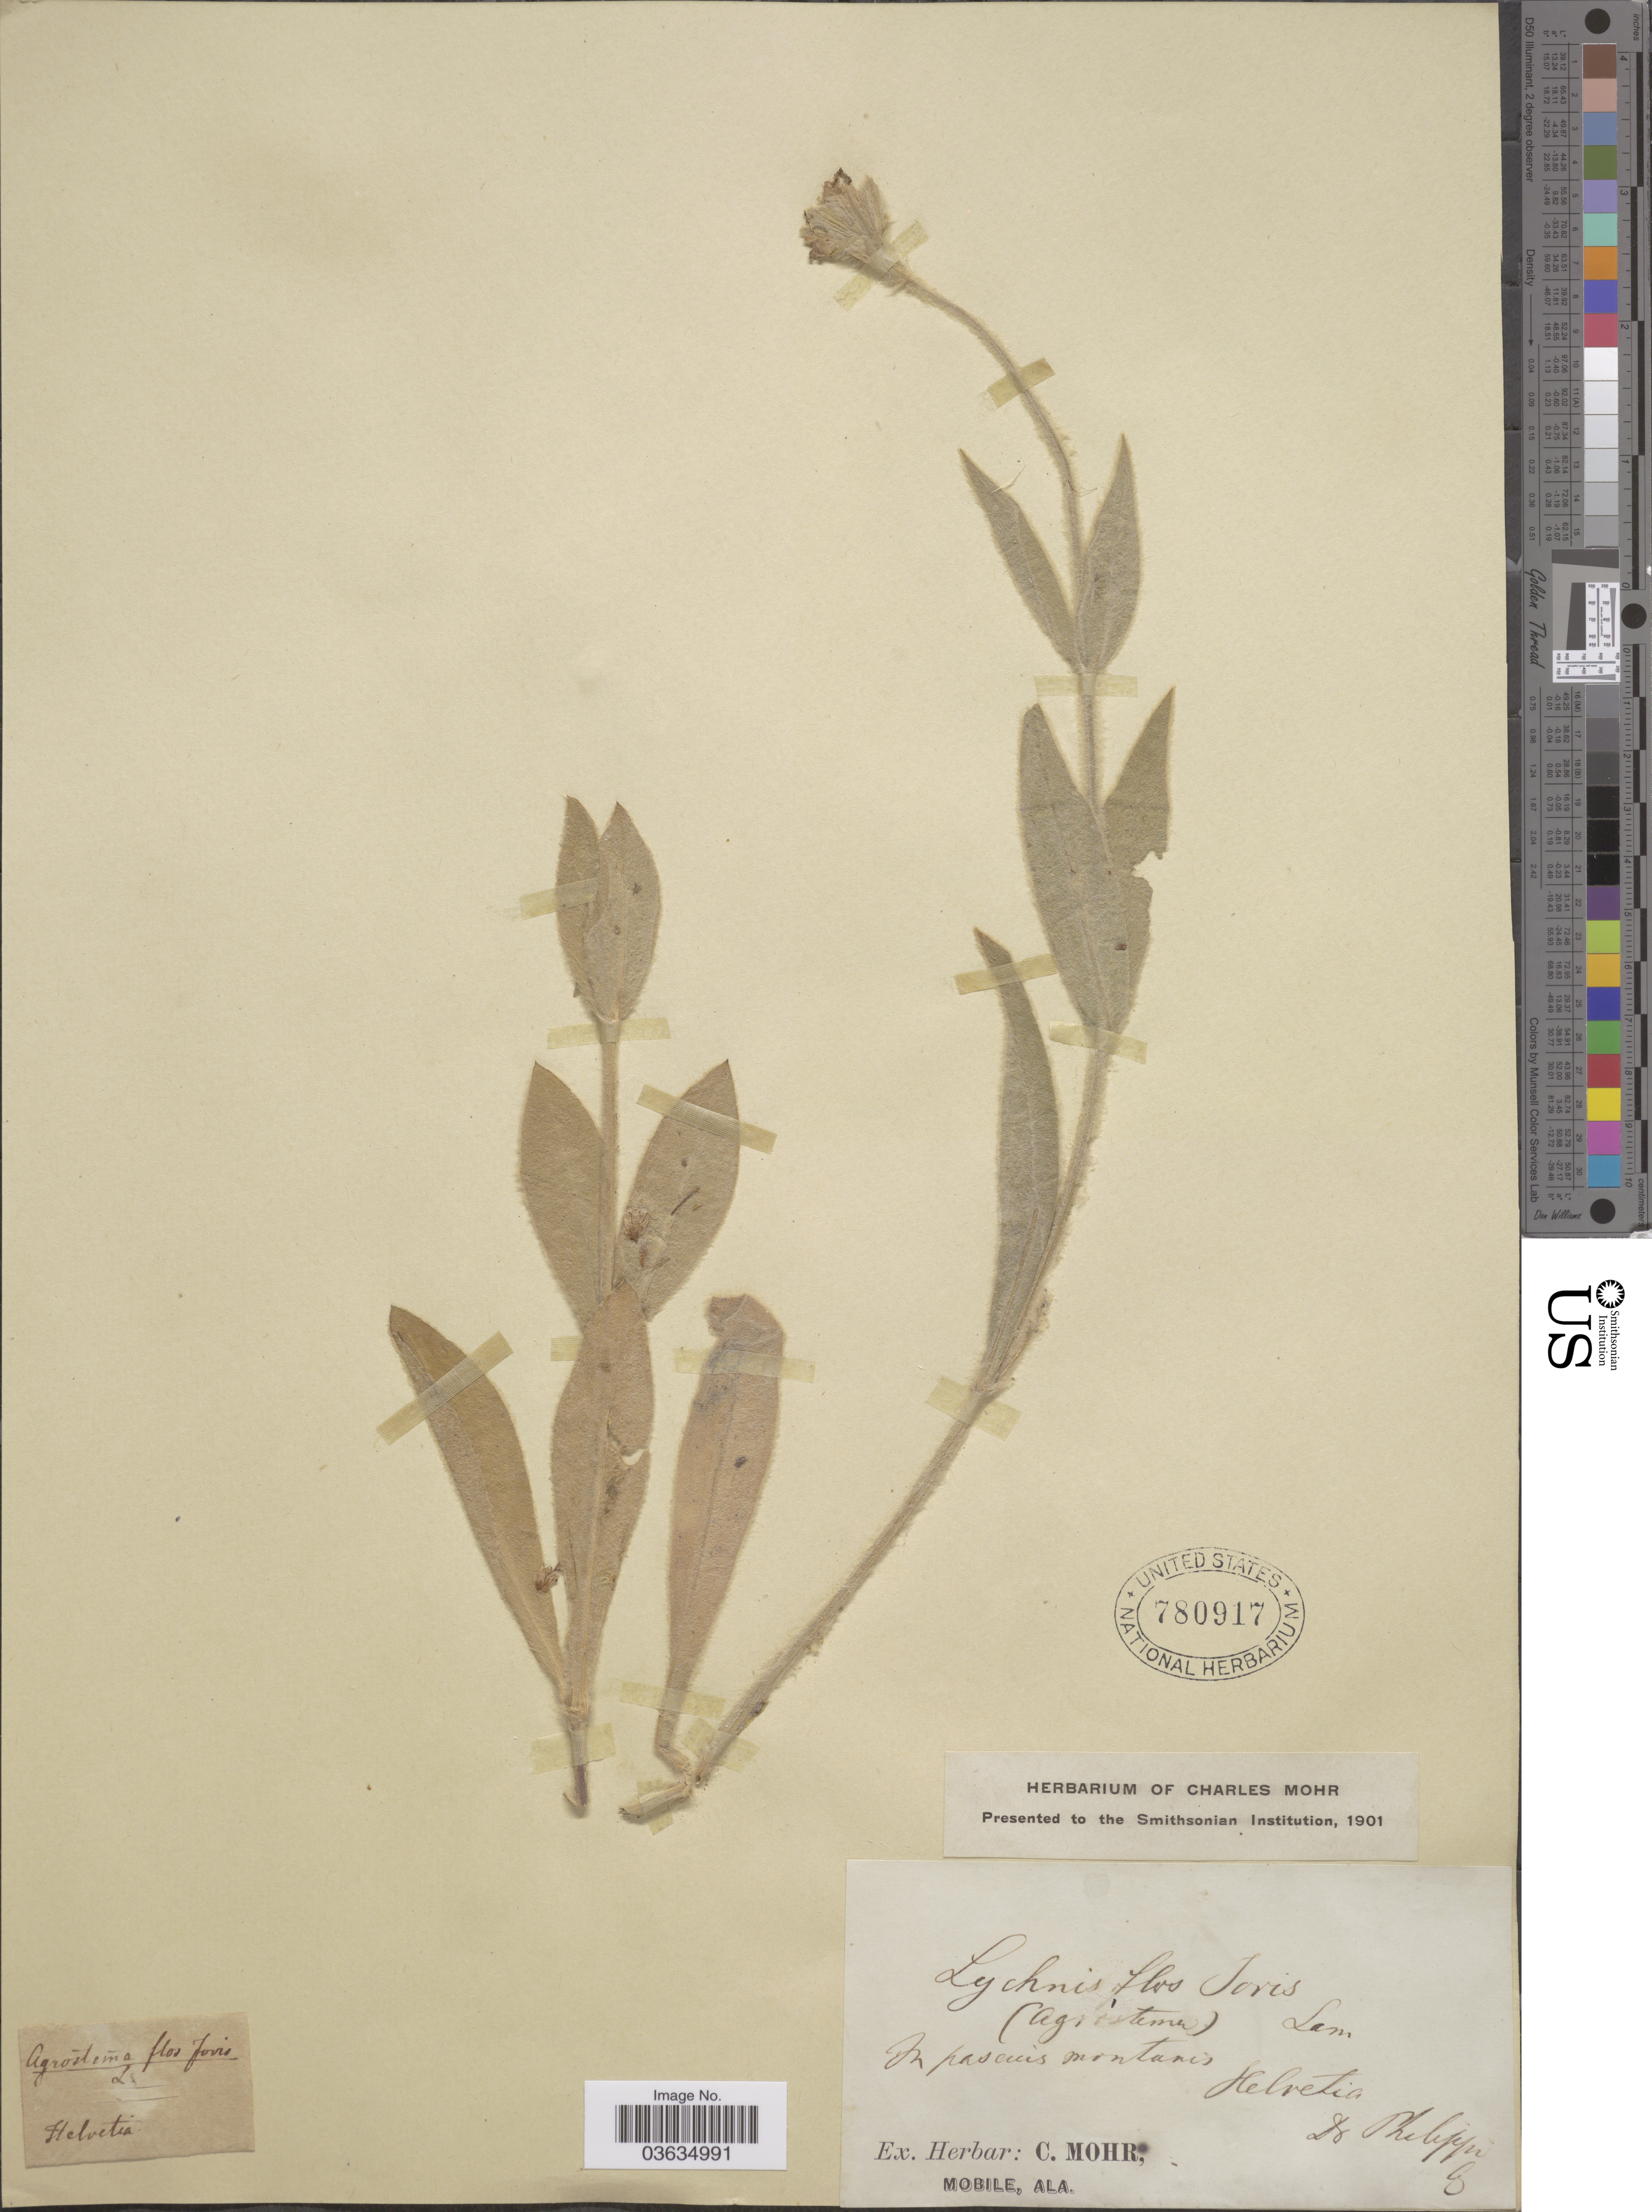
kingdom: Plantae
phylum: Tracheophyta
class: Magnoliopsida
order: Caryophyllales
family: Caryophyllaceae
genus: Silene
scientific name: Silene flos-jovis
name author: (L.) Greuter & Burdet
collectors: -. Philippi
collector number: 8*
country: Switzerland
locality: In pascuis montanis, Helvetia.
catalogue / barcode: US 780917